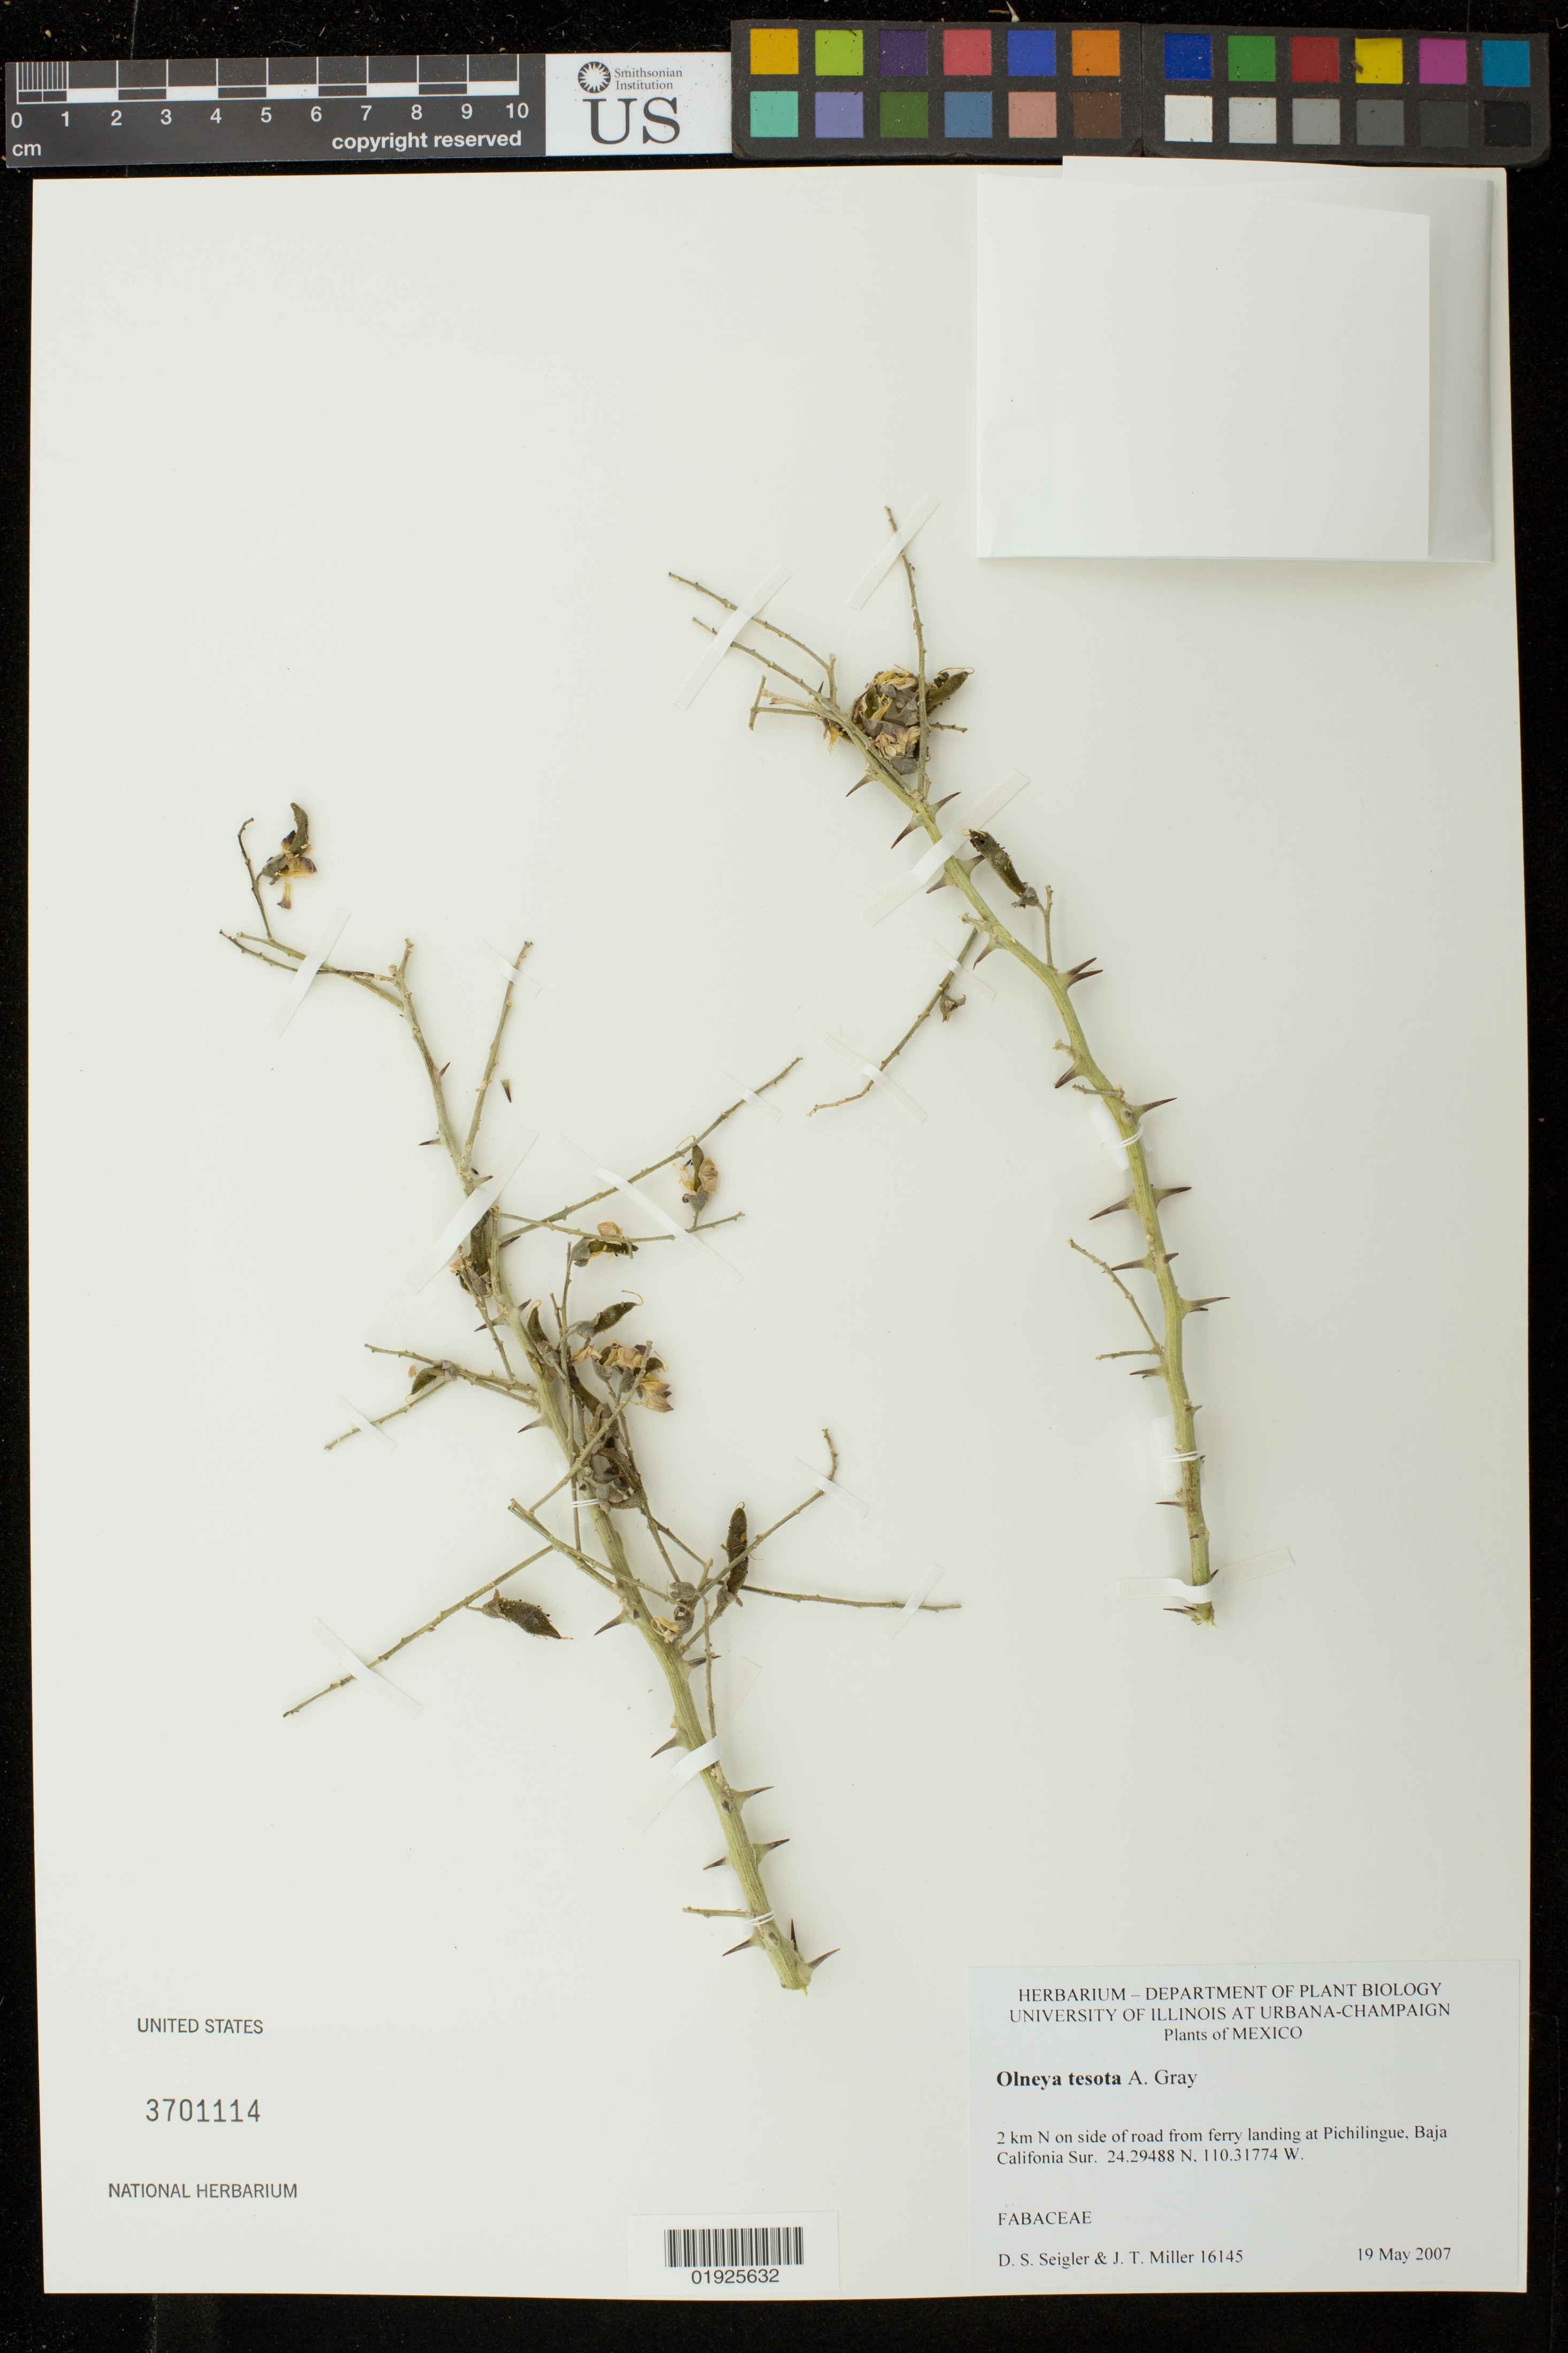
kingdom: Plantae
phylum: Tracheophyta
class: Magnoliopsida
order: Fabales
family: Fabaceae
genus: Olneya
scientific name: Olneya tesota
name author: A. Gray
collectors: D. S. Seigler & J. T. Miller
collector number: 16145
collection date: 2007-05-19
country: Mexico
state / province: Baja California Sur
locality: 2 km N on side of road from ferry landing at Pichilingue.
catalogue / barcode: US 3701114